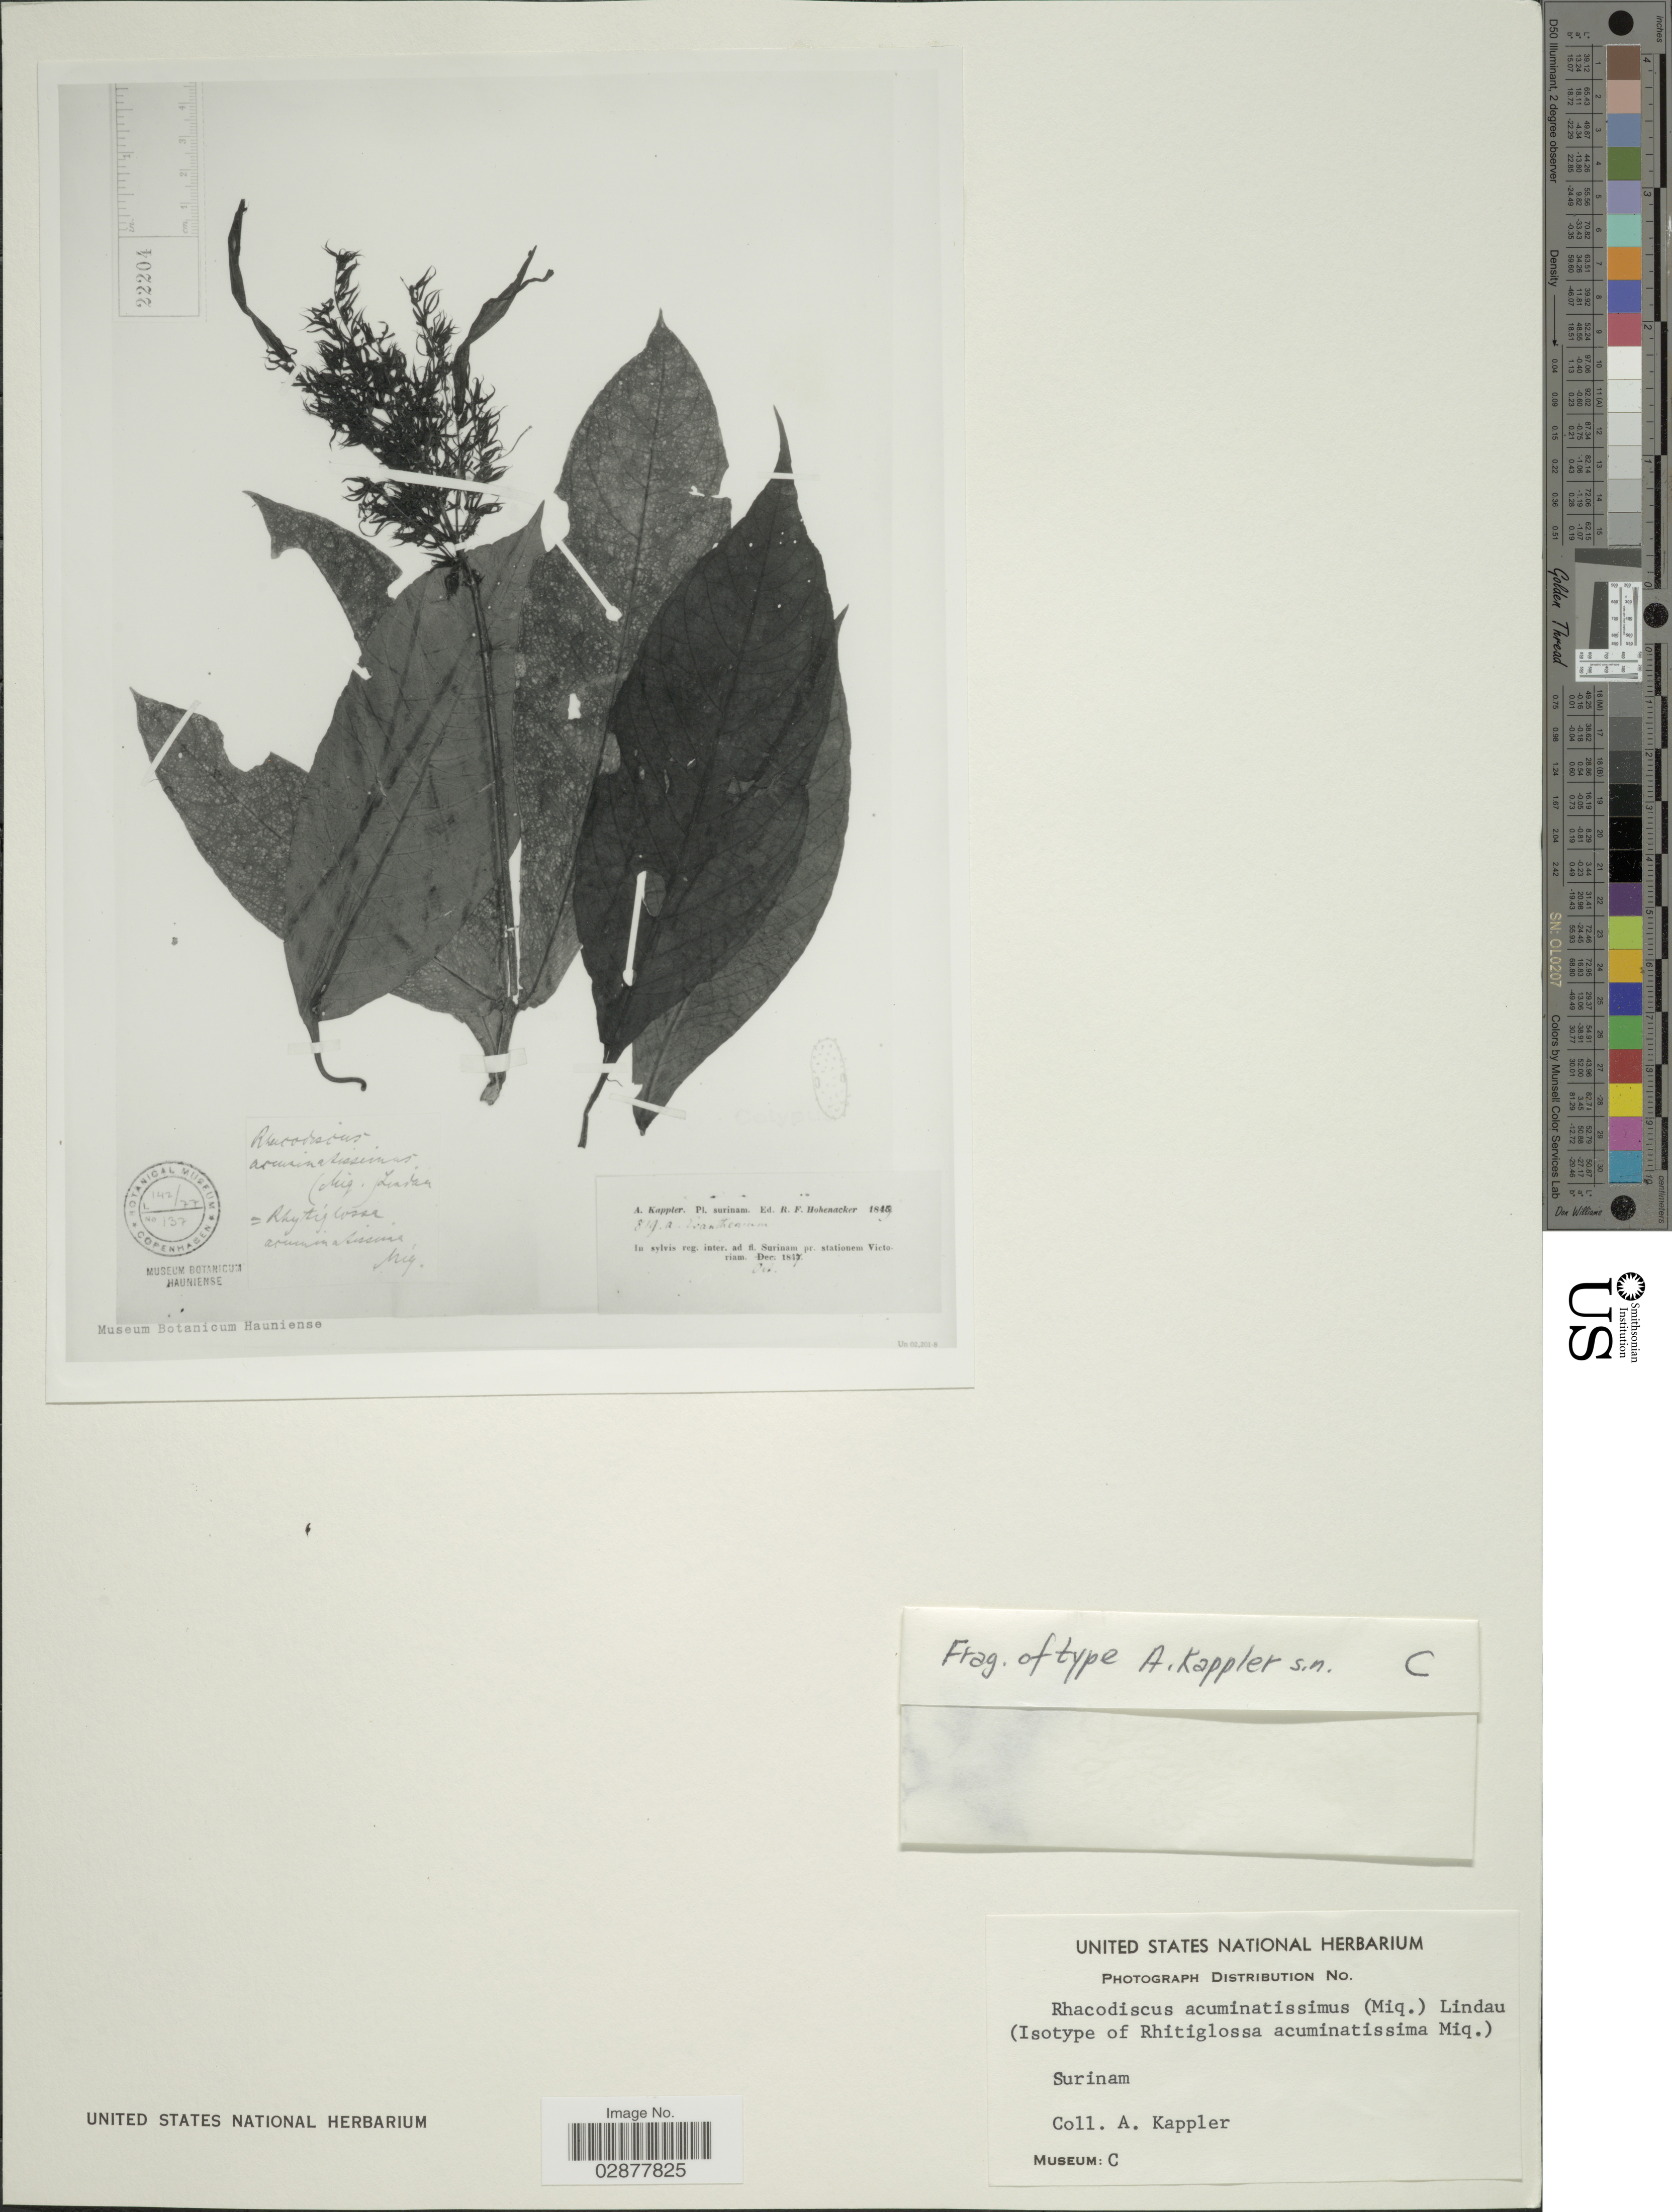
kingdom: Plantae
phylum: Tracheophyta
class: Magnoliopsida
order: Lamiales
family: Acanthaceae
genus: Justicia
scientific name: Justicia calycina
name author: (Nees) V.A.W. Graham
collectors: A. Kappler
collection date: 1847-10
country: Suriname